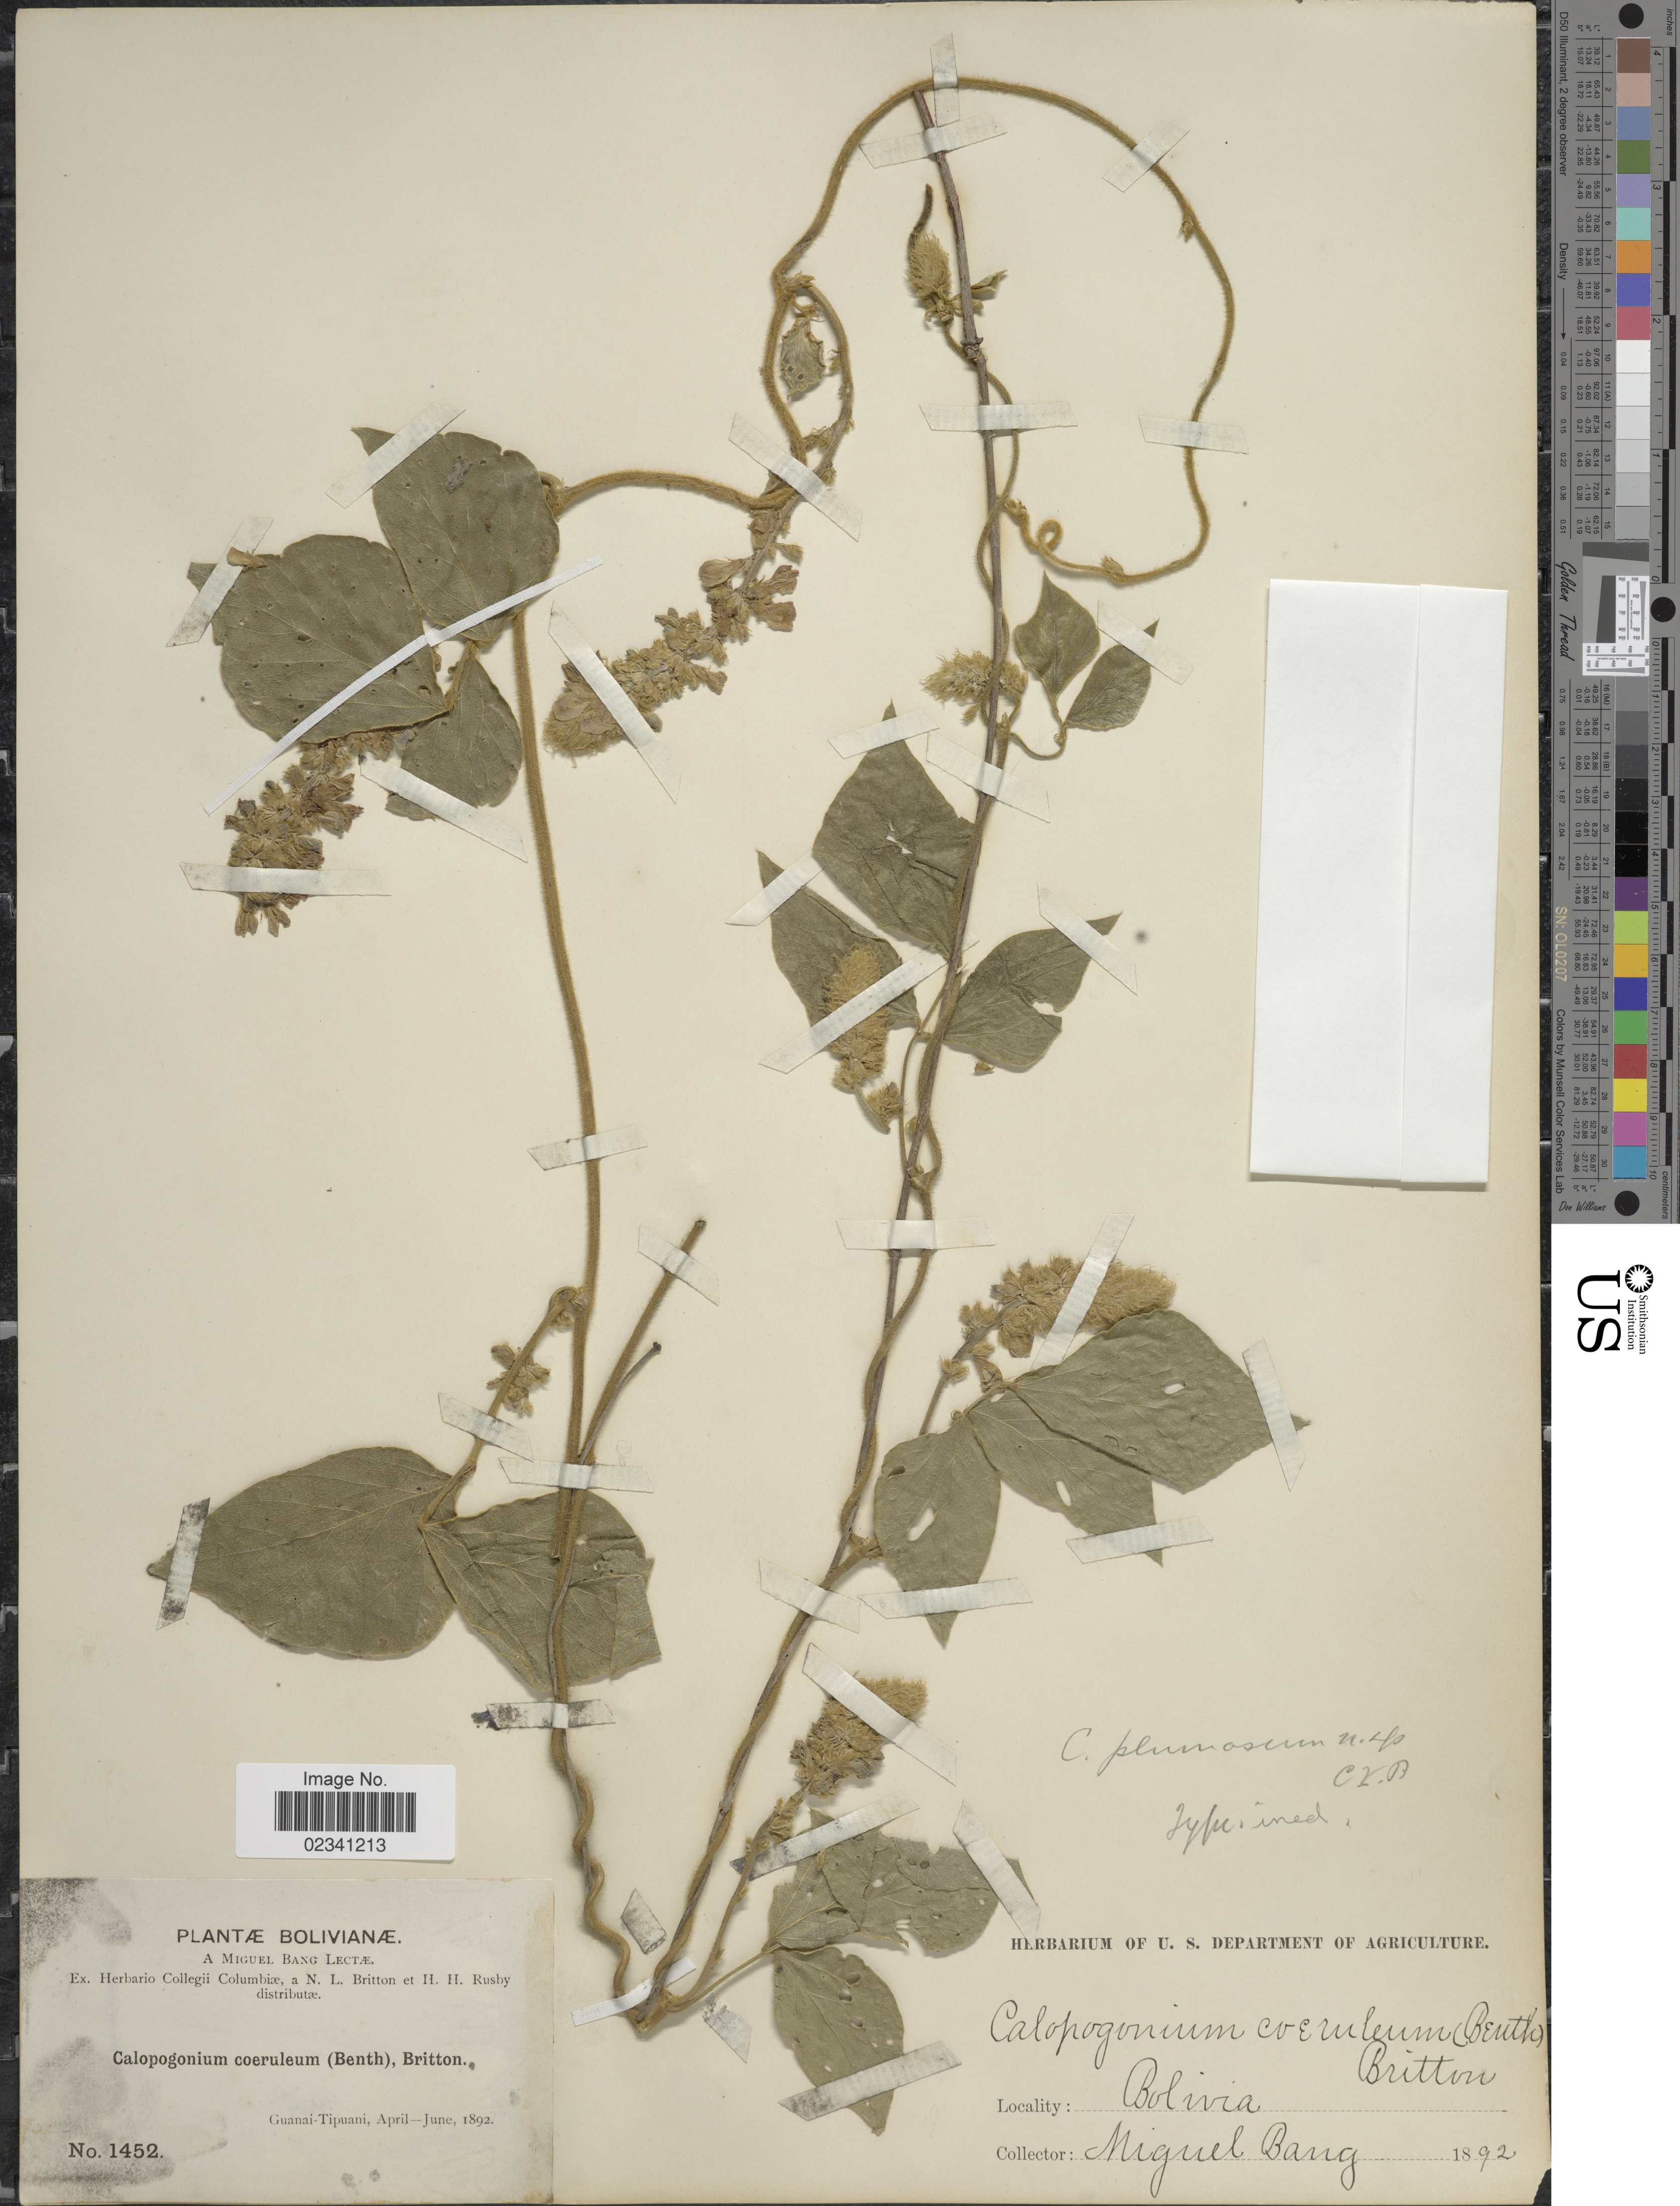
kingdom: Plantae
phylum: Tracheophyta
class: Magnoliopsida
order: Fabales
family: Fabaceae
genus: Calopogonium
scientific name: Calopogonium caeruleum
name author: (Benth.) C. Wright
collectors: M. Bang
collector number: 1452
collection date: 1892-04/1892-06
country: Bolivia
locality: Guanai-Tipuani